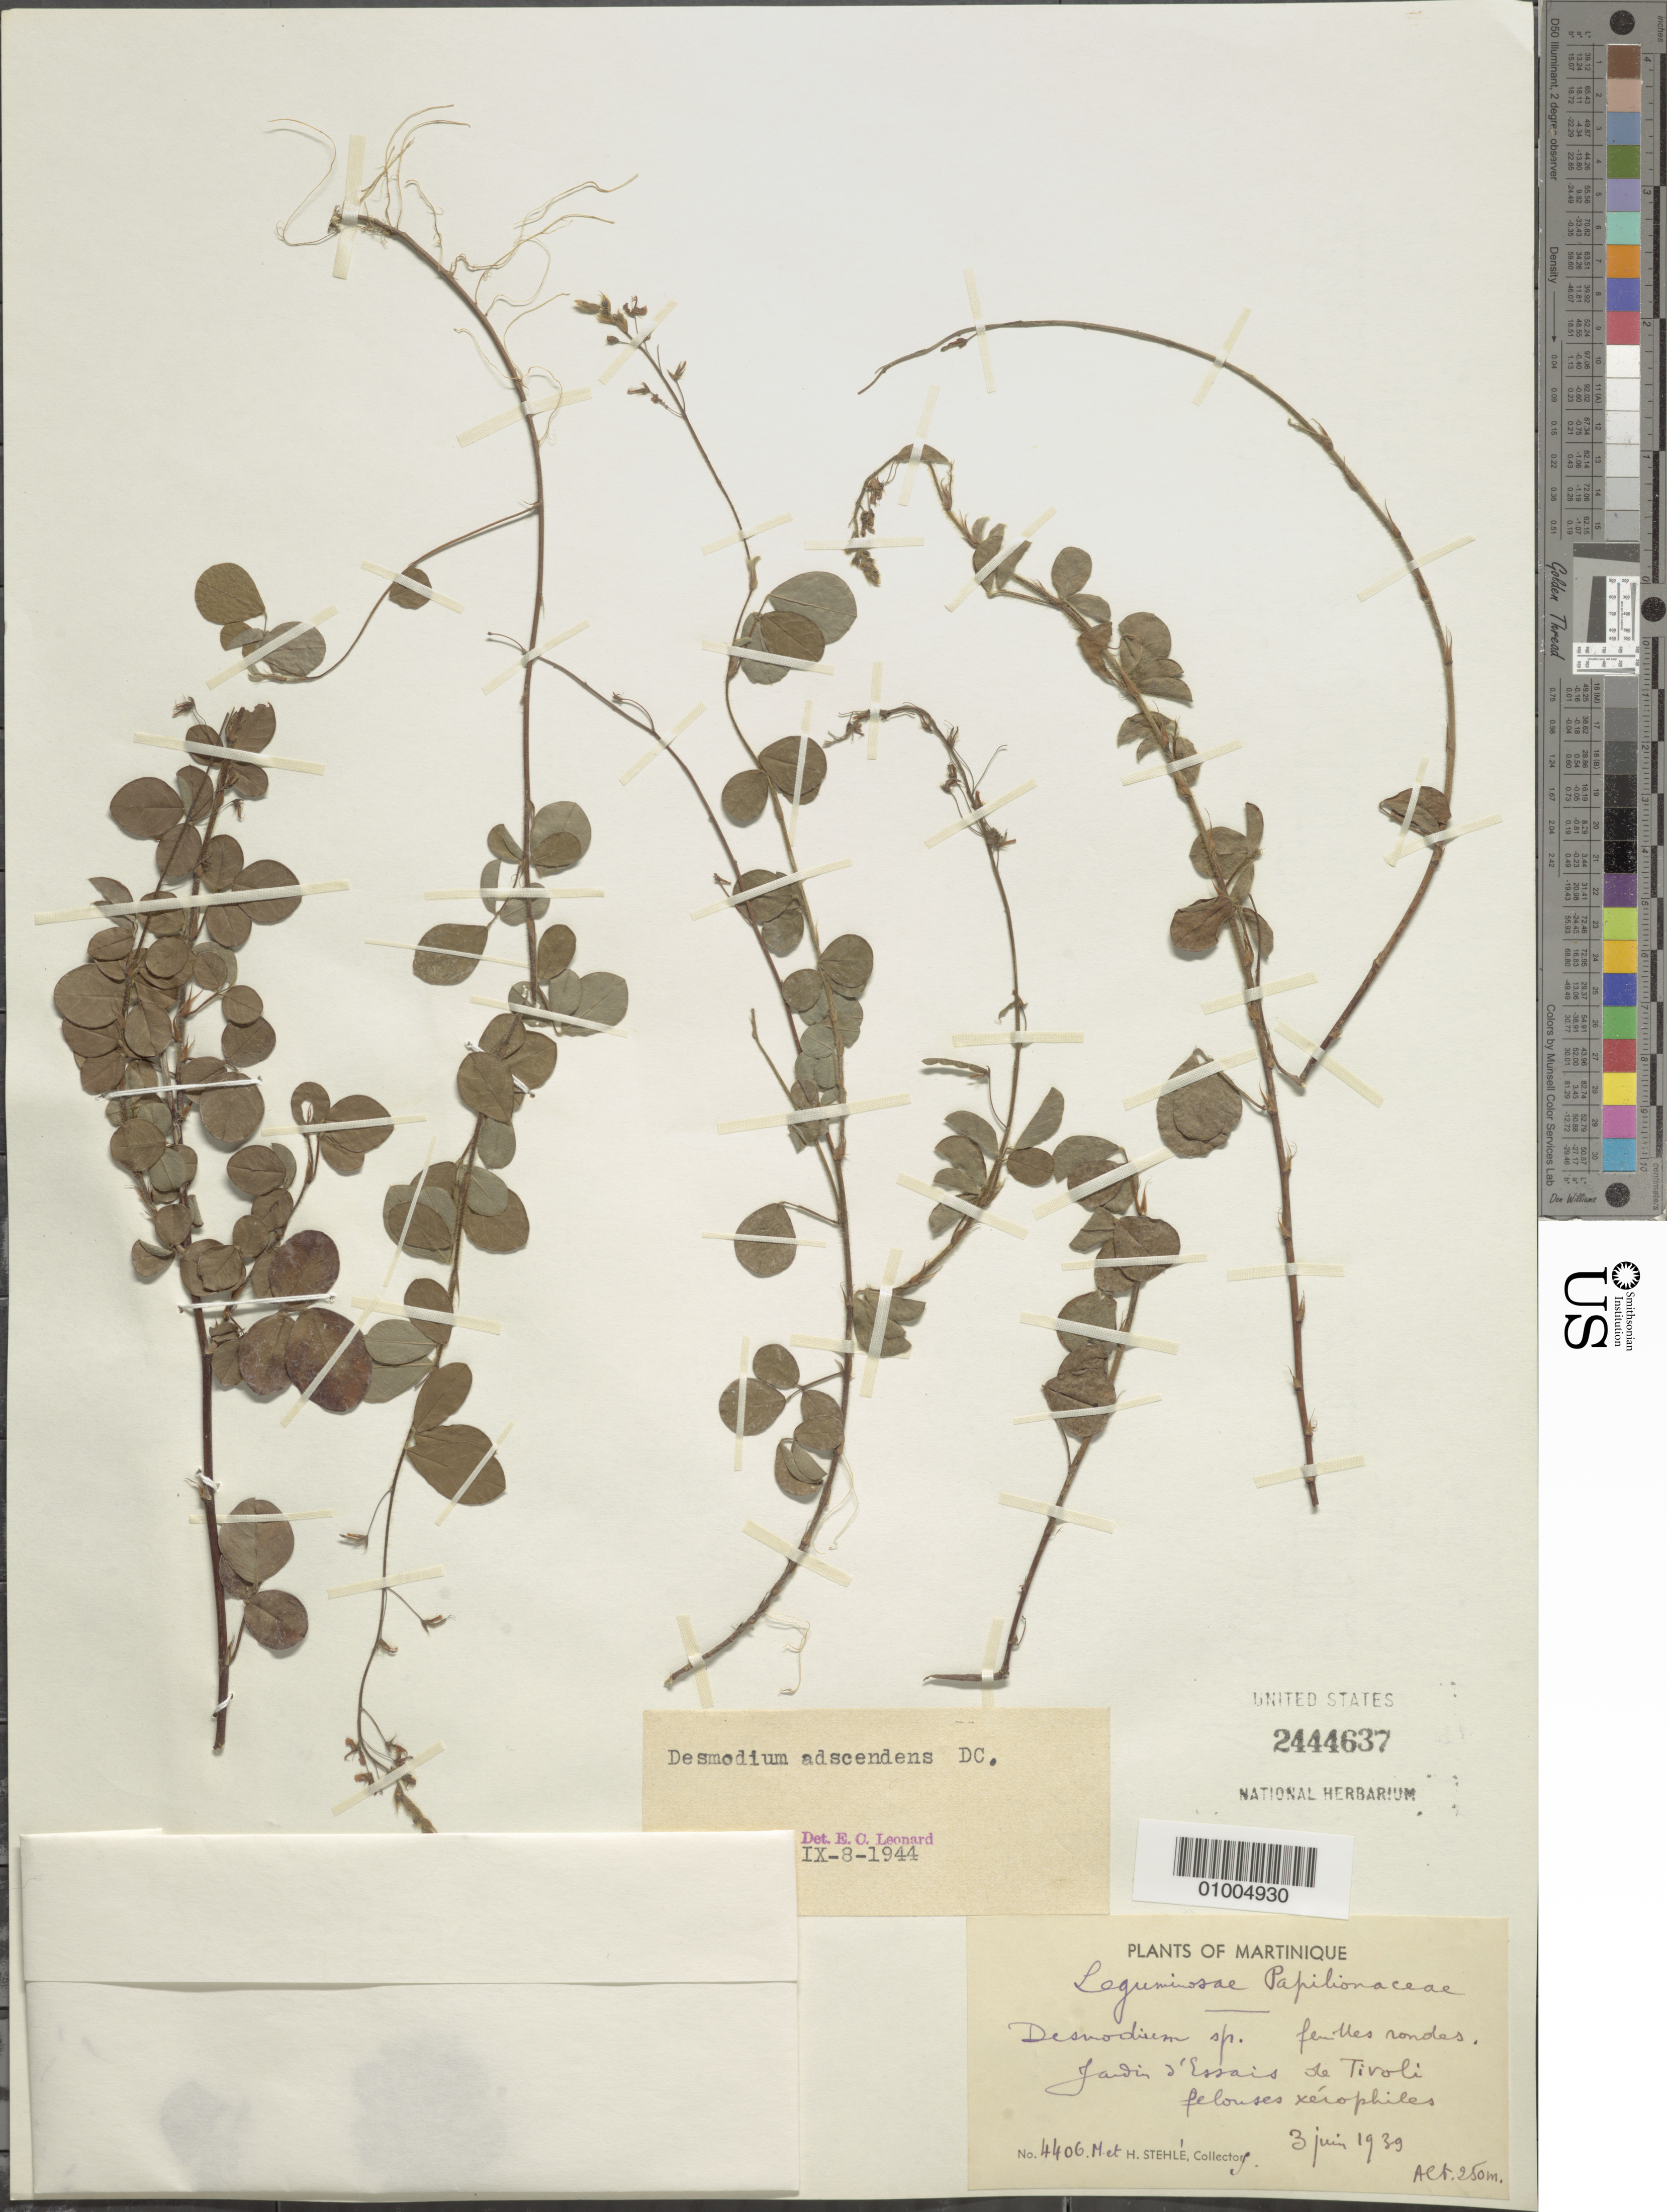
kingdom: Plantae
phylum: Tracheophyta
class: Magnoliopsida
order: Fabales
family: Fabaceae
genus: Grona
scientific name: Grona adscendens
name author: (Sw.) H. Ohashi & K. Ohashi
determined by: Strong, Mark T., (BOT), Smithsonian Institution - National Museum of Natural History (UNITED STATES)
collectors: H. Stehlé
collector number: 4406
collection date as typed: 03 Jun 1939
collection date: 1939-06-03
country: Martinique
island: Martinique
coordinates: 0 N, 0 E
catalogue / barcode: US 2444637